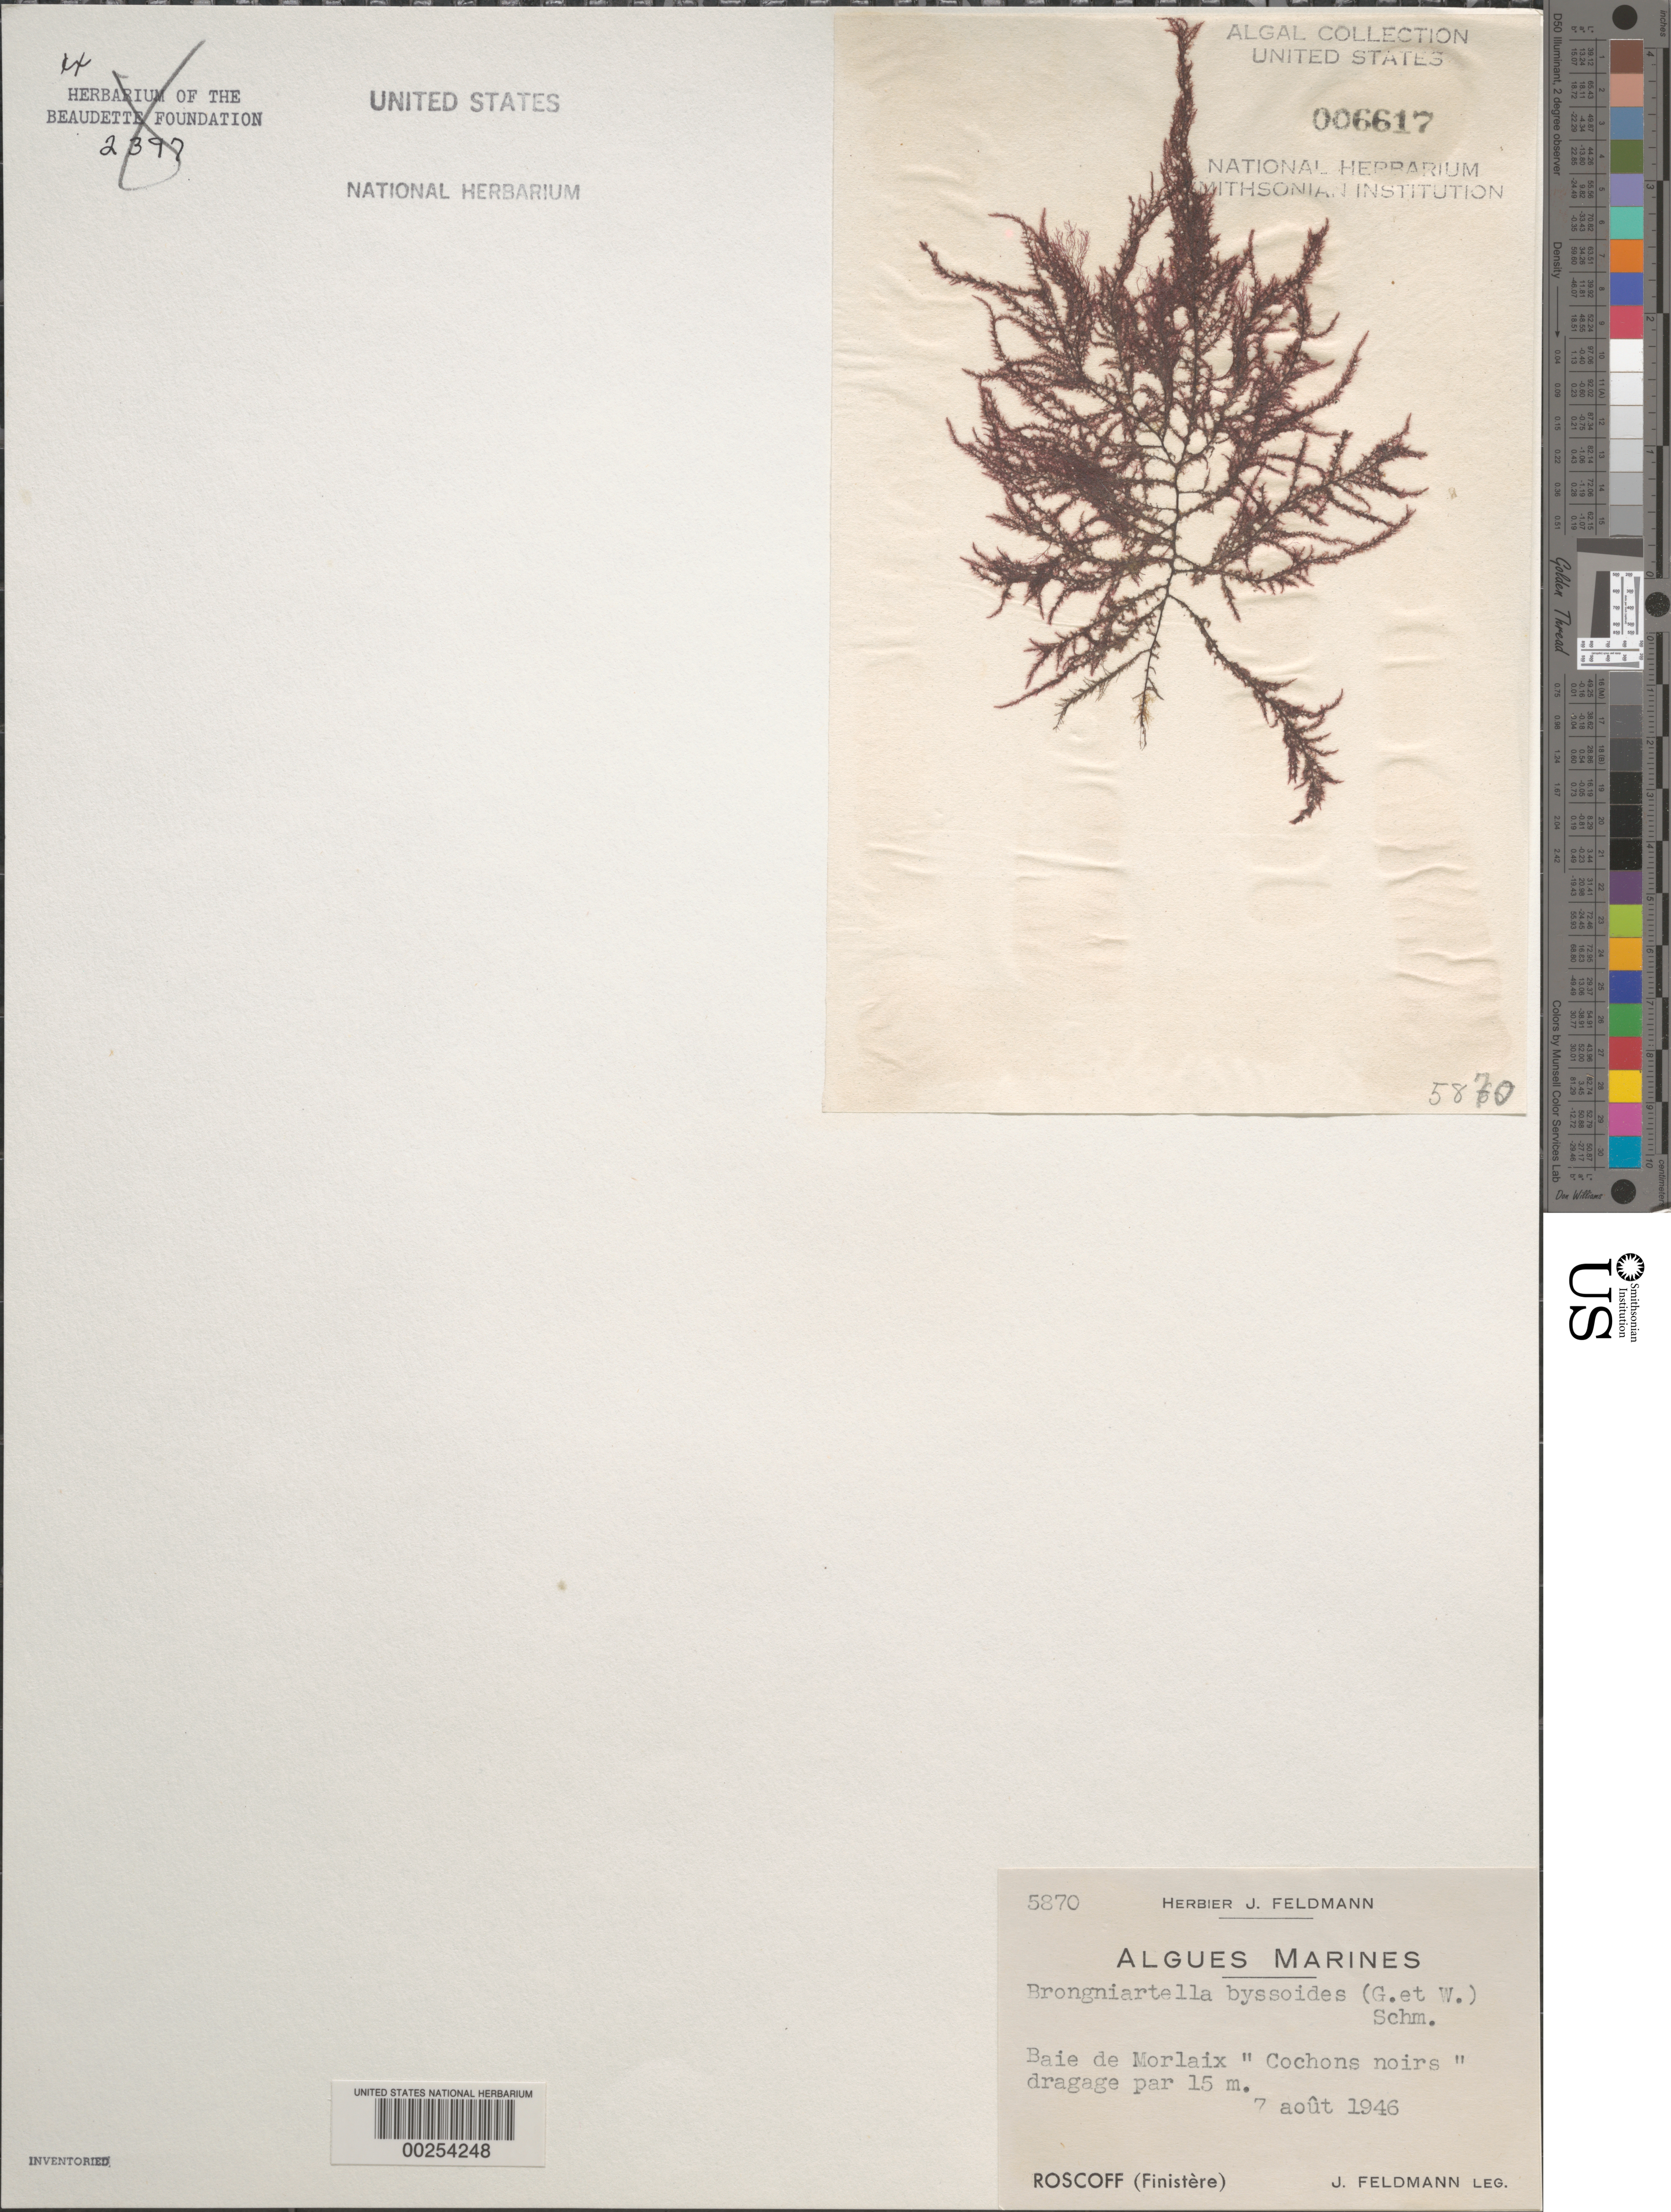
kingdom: Plantae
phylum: Rhodophyta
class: Florideophyceae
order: Ceramiales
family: Rhodomelaceae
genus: Brongniartella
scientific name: Brongniartella byssoides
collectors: J. Feldmann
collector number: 5870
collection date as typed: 07 Aug 1946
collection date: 1946-08-07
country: France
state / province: Bretagne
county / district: Finistère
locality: Cochons noirs, baie de morlaix, roscoff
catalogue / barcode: US 6617